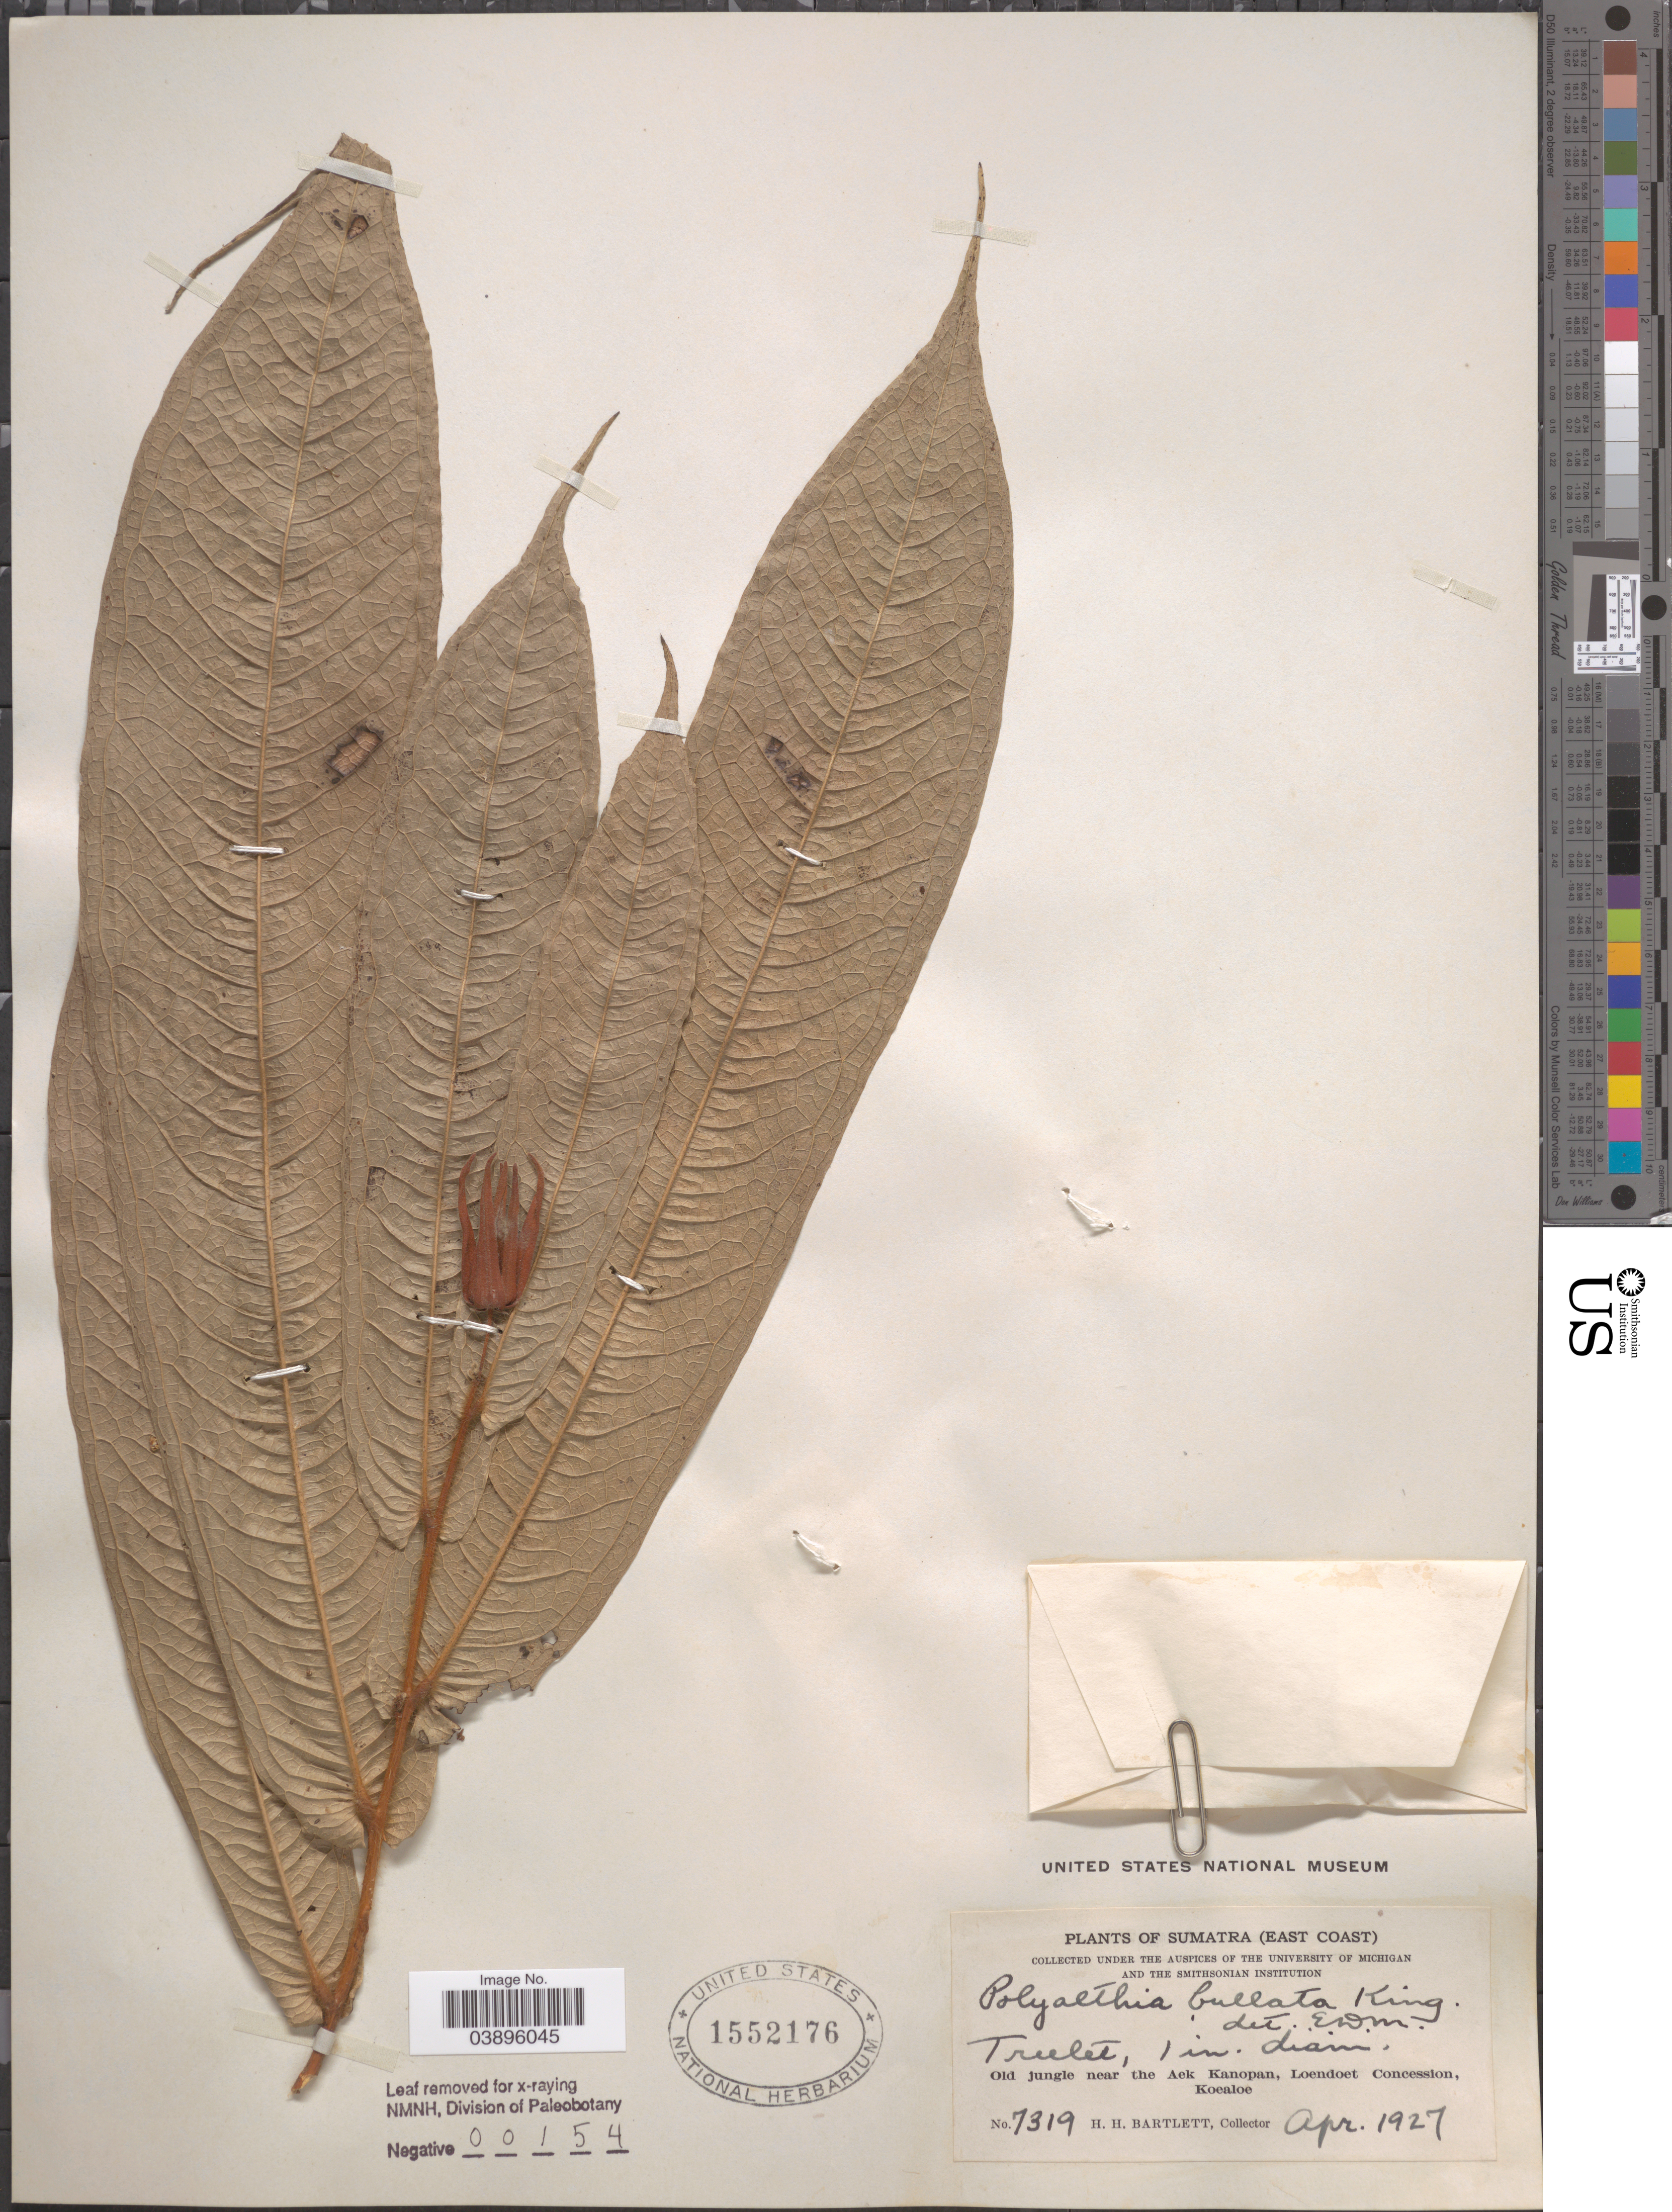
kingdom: Plantae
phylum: Tracheophyta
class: Magnoliopsida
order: Magnoliales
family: Annonaceae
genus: Polyalthia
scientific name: Polyalthia bullata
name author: King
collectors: H. H. Bartlett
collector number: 7319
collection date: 1927-04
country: Indonesia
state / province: Sumatra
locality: (East Coast). Old jungle near the Aek Kanopan, Loendoet Concession, Koealoe.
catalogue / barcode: US 1552176